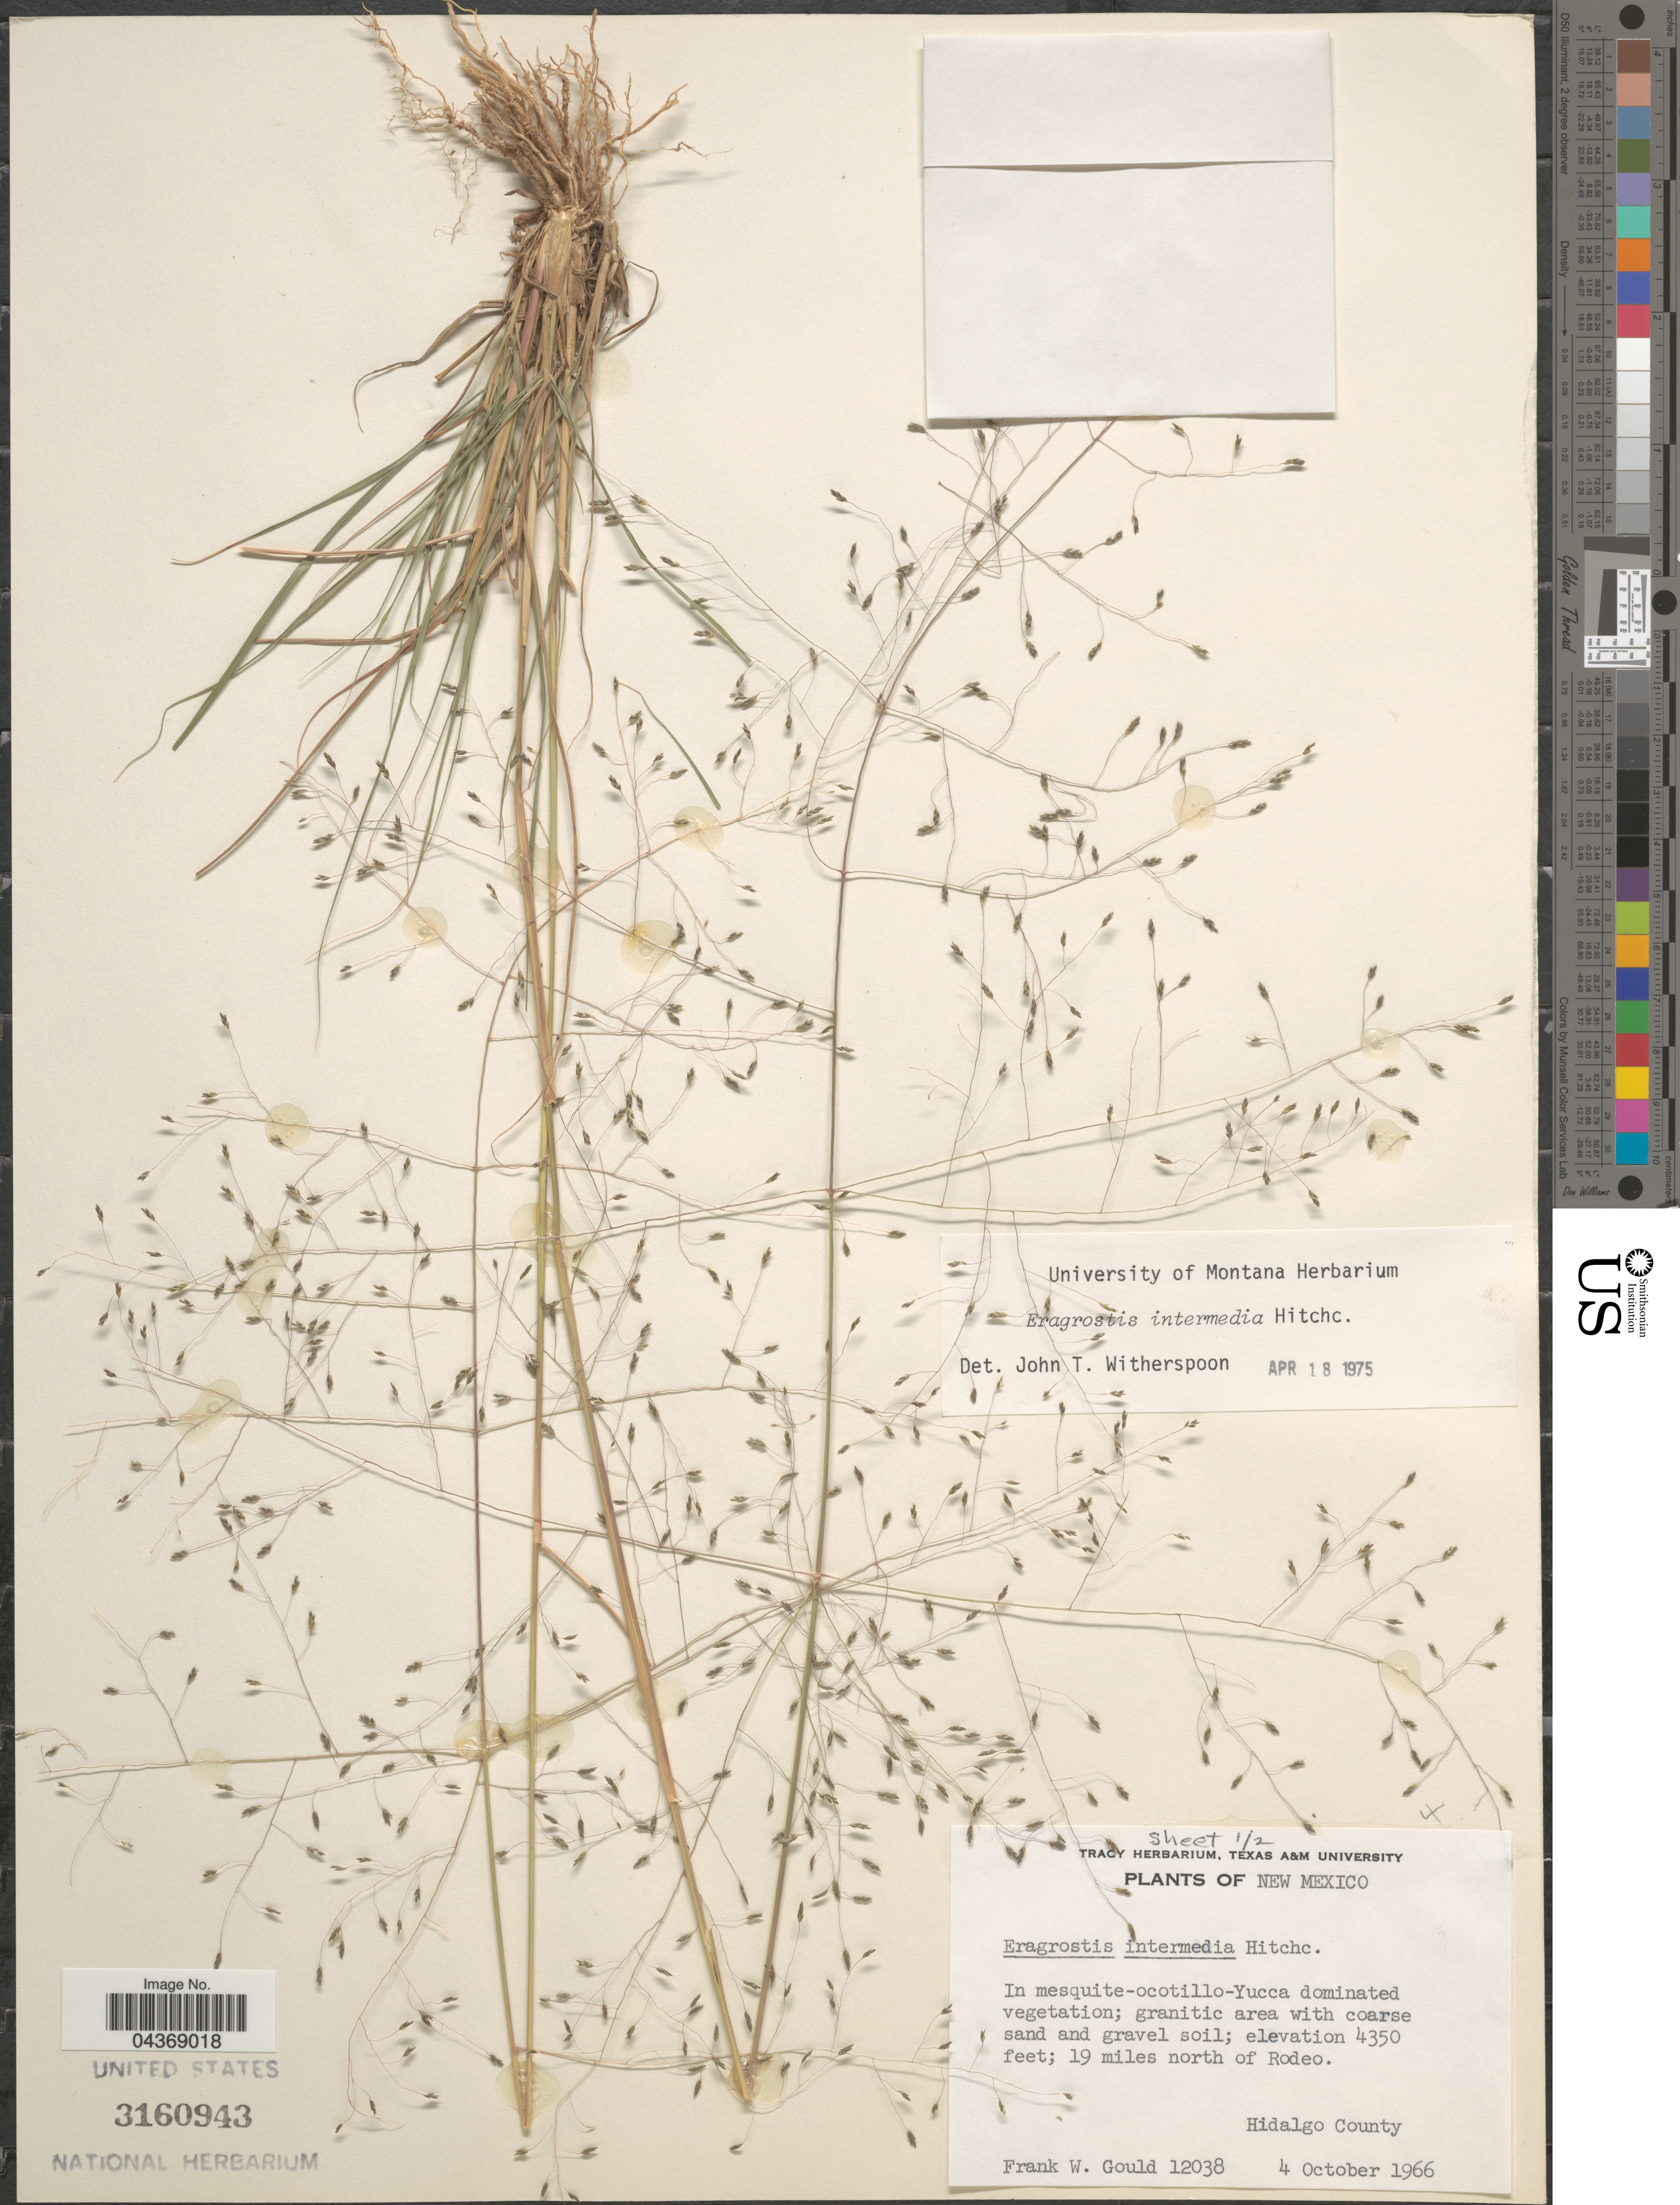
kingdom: Plantae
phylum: Tracheophyta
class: Liliopsida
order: Poales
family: Poaceae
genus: Eragrostis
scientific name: Eragrostis intermedia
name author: Hitchc.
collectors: F. W. Gould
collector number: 12038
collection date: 1966-10-04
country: United States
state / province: New Mexico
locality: In mesquite-ocotillo-Yucca dominated vegetation; granitic area with coarse sand and gravel soil; 19 miles north of Rodeo. Hidalgo County.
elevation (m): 1326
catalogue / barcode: US 3160943